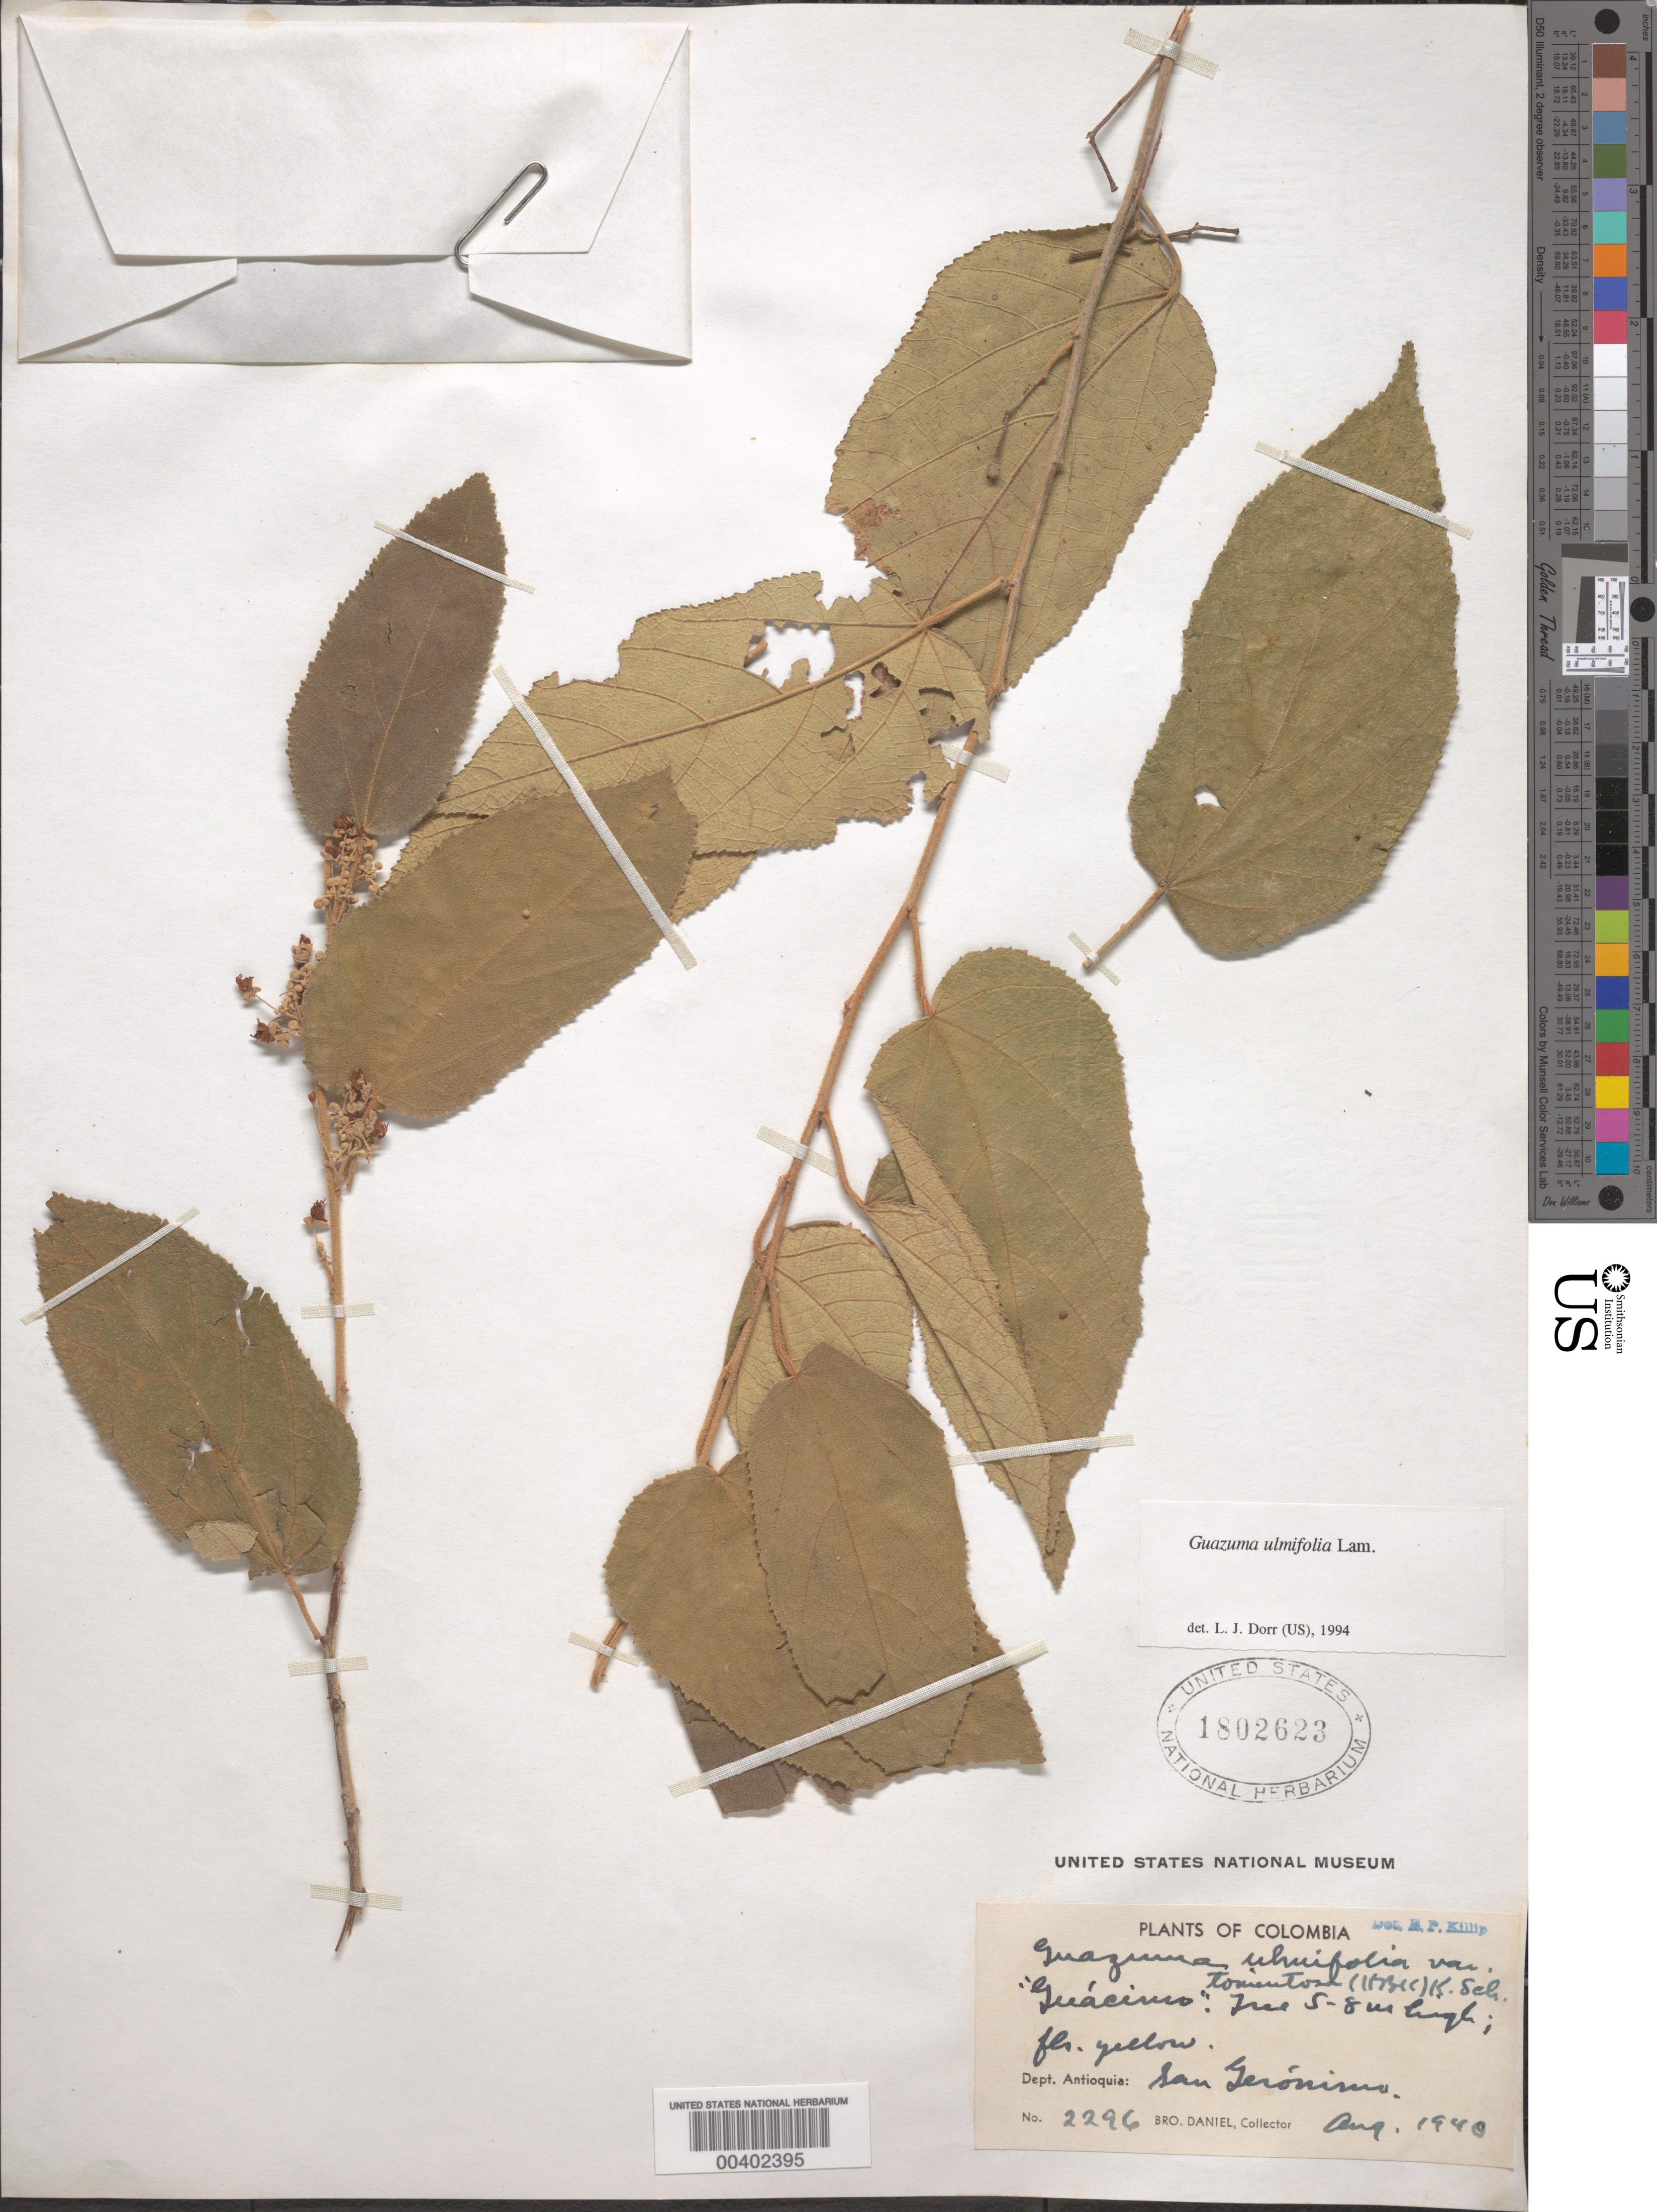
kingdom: Plantae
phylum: Tracheophyta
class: Magnoliopsida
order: Malvales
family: Malvaceae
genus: Guazuma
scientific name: Guazuma ulmifolia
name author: Lam.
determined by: Dorr, L. J., (BOT), Smithsonian Institution - National Museum of Natural History (UNITED STATES)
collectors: Bro. Daniel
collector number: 2296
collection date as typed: Aug 1940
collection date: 1940-08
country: Colombia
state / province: Antioquia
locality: San Jeronimo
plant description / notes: Common name: Guácimo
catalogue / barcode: US 1802623